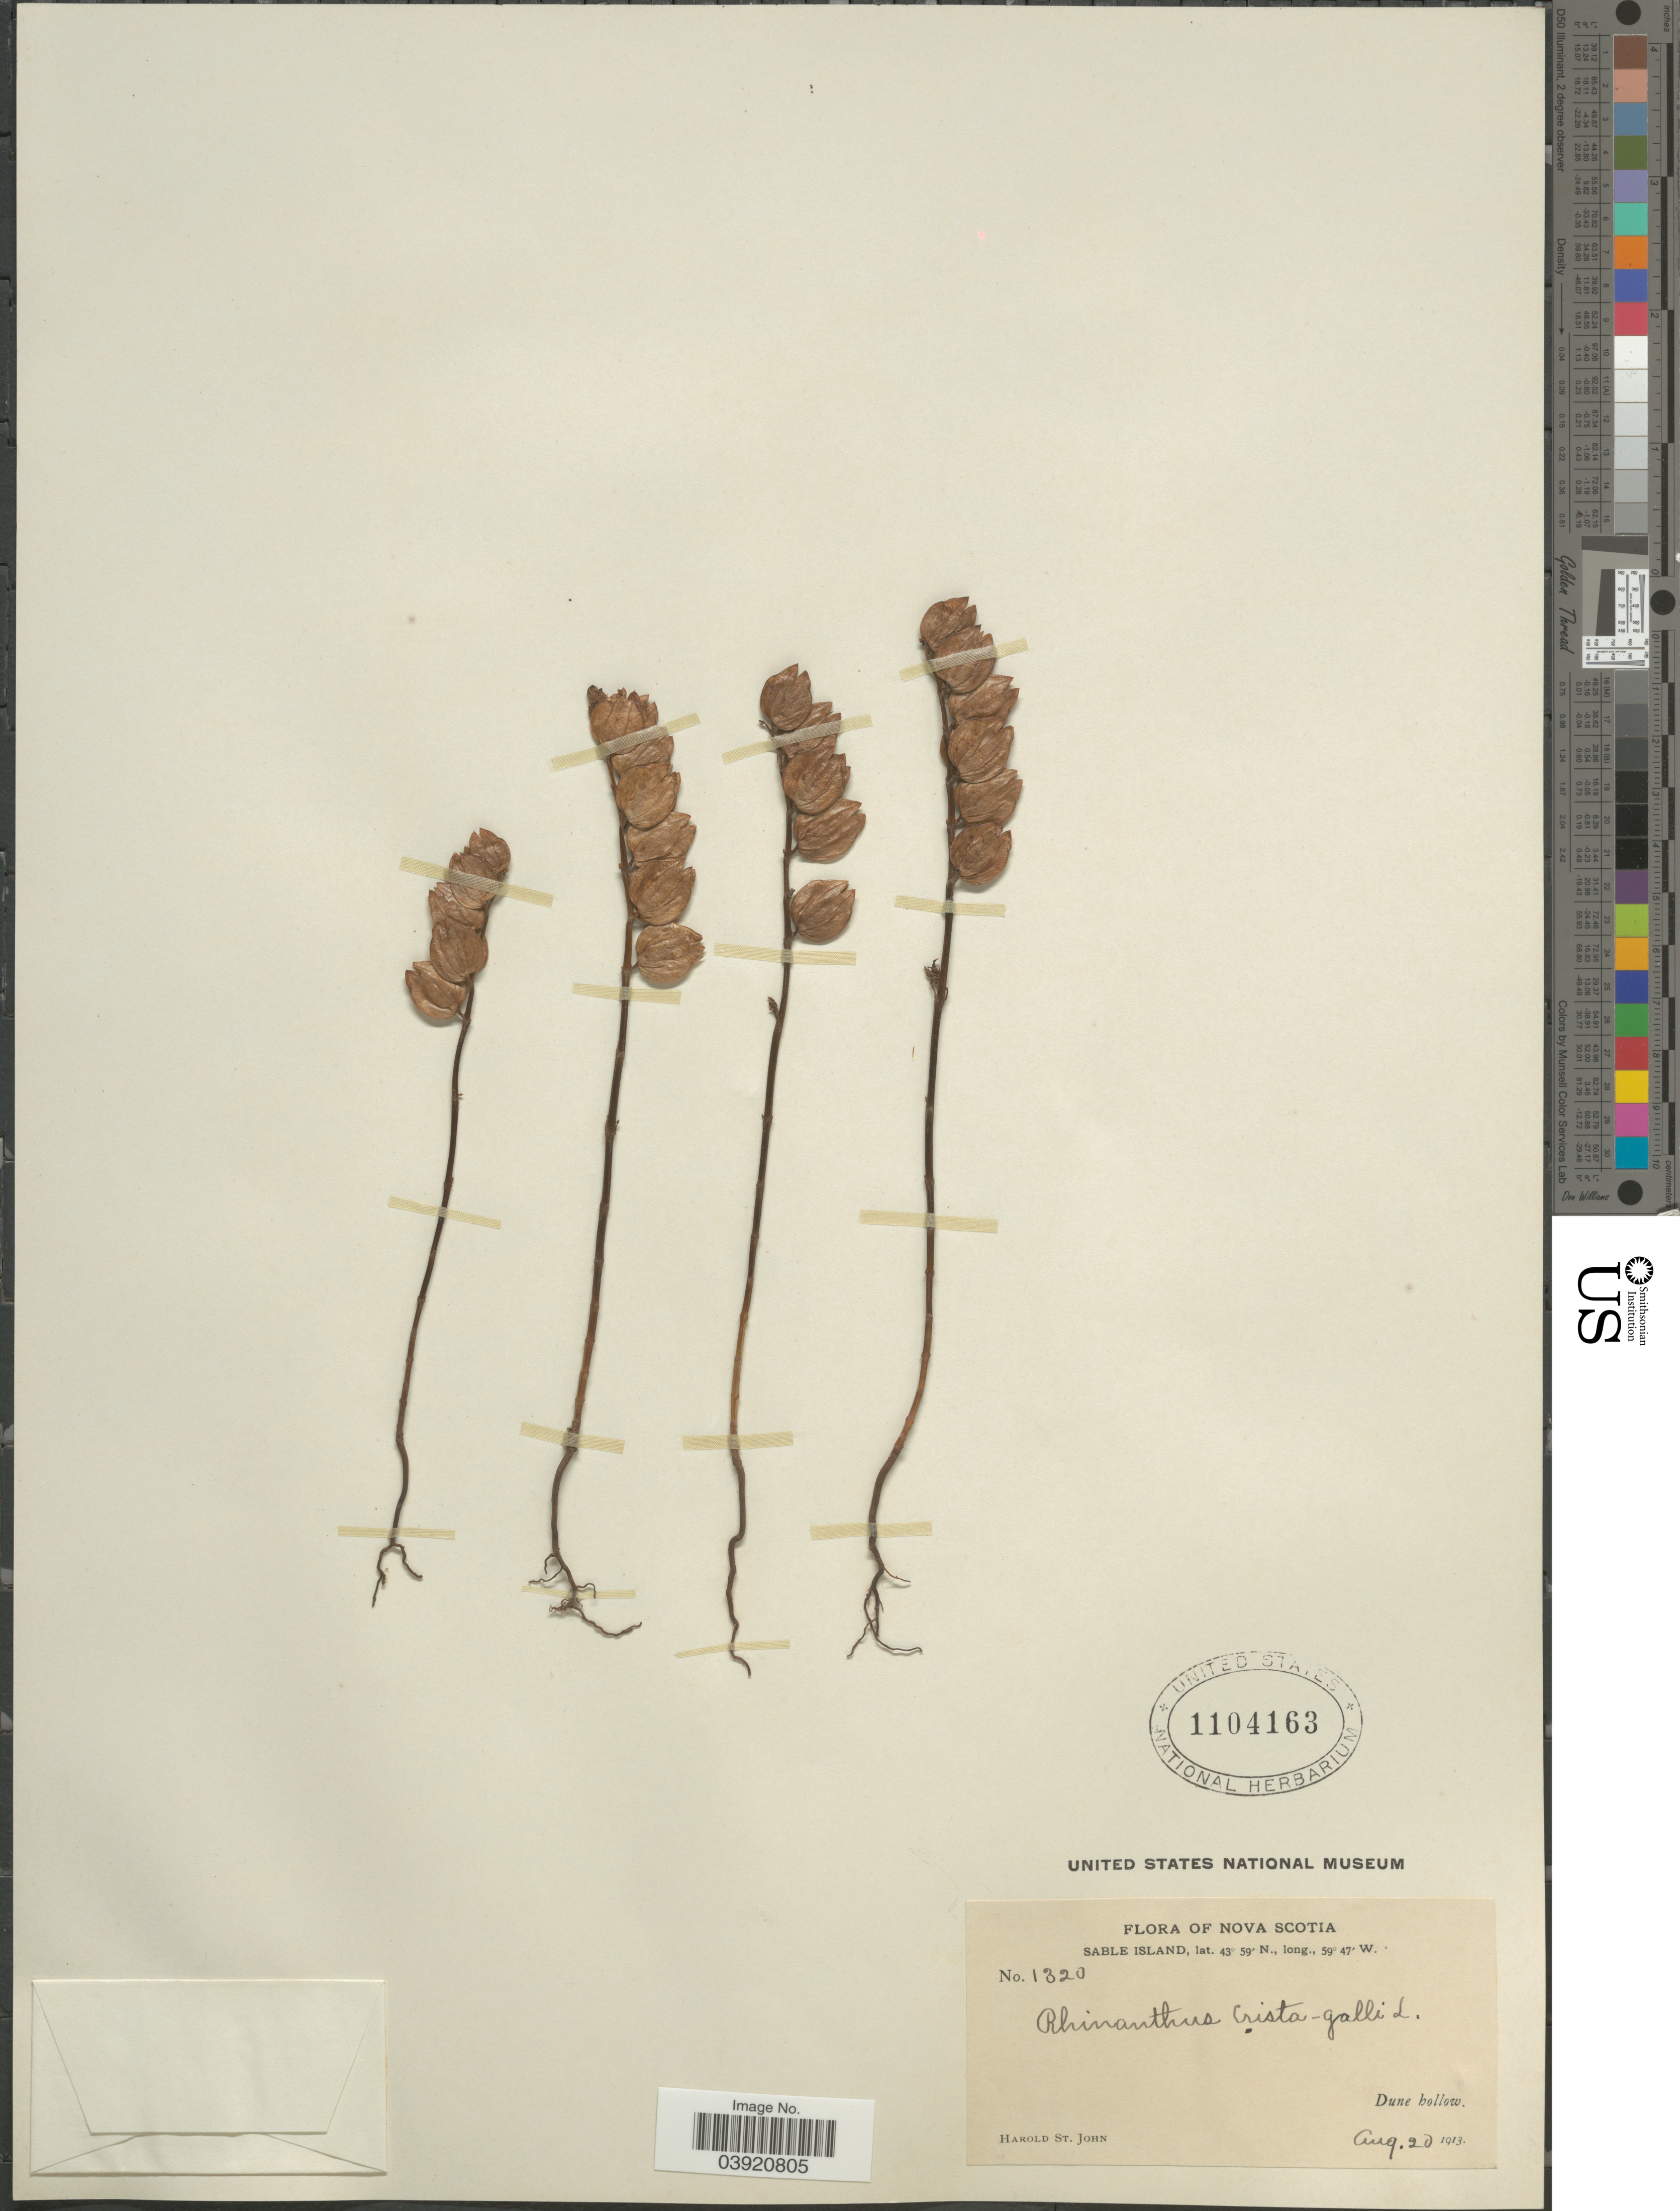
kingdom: Plantae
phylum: Tracheophyta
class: Magnoliopsida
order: Lamiales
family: Orobanchaceae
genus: Rhinanthus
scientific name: Rhinanthus crista-galli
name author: L.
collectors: H. St. John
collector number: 1320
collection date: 1913-08-20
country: Canada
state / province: Nova Scotia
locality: Sable Island.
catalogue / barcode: US 1104163